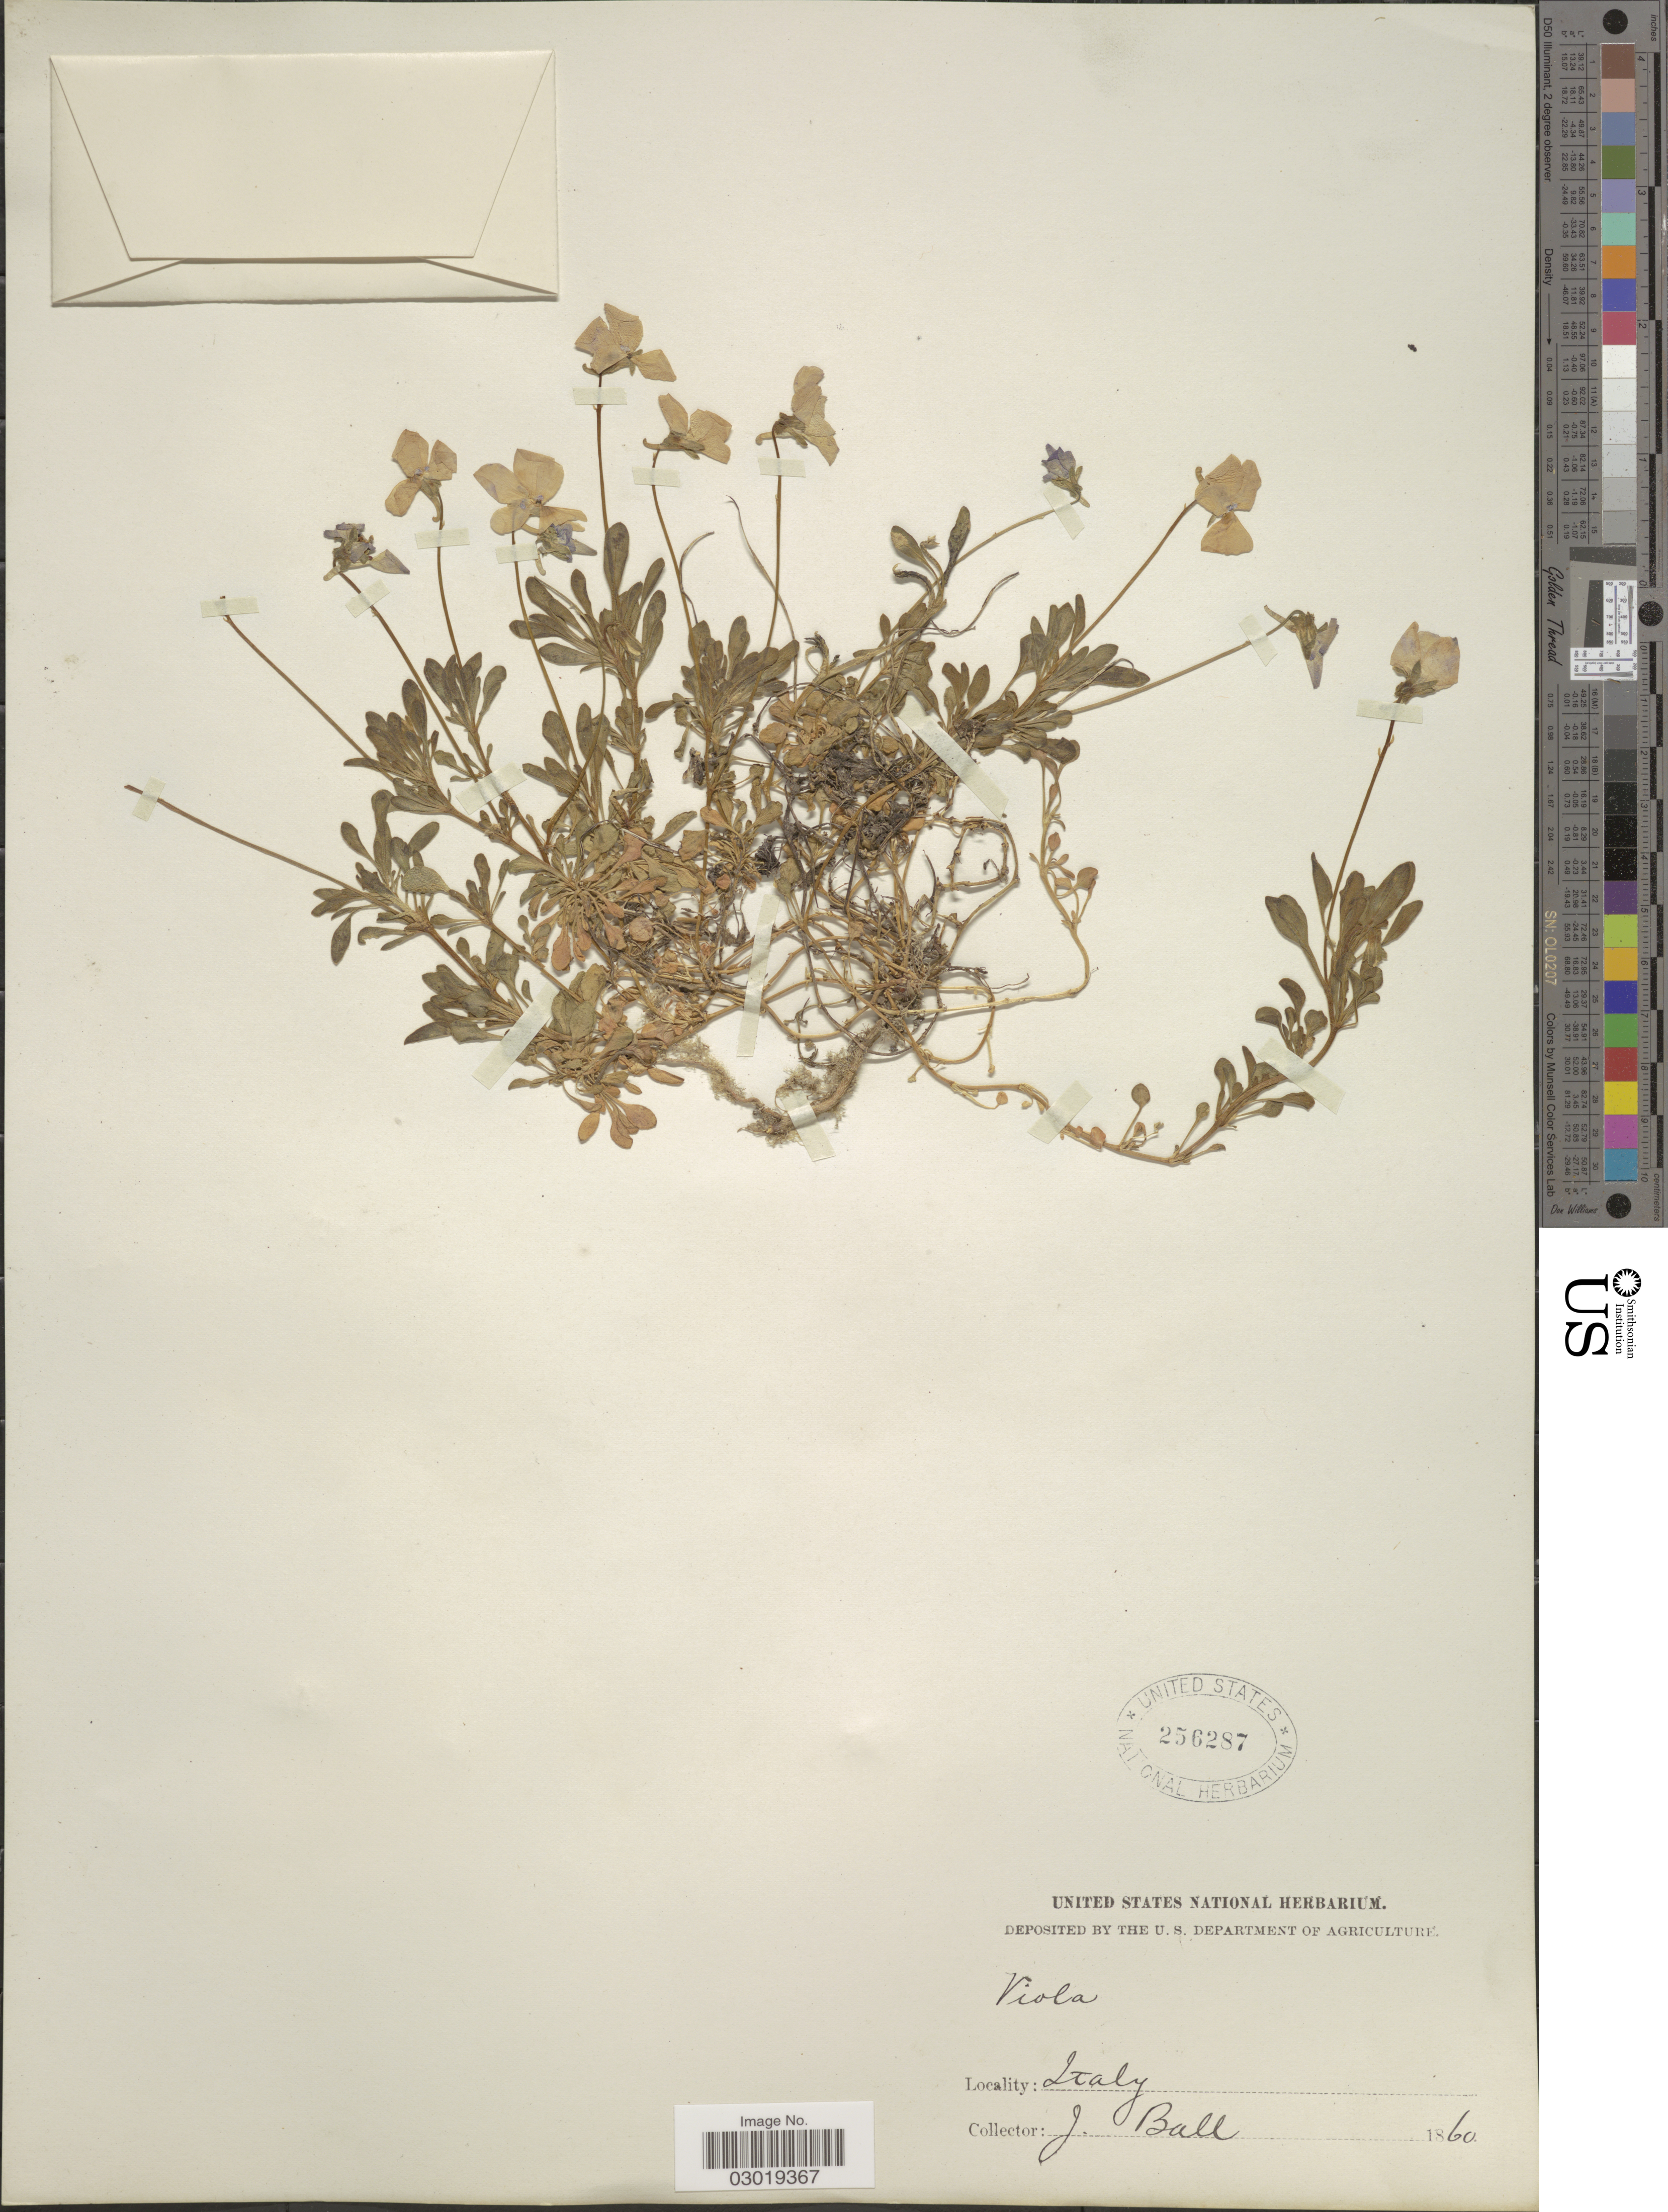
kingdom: Plantae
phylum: Tracheophyta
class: Magnoliopsida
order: Malpighiales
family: Violaceae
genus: Viola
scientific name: Viola sp.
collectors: J. Ball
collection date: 1860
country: Italy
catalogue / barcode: US 256287